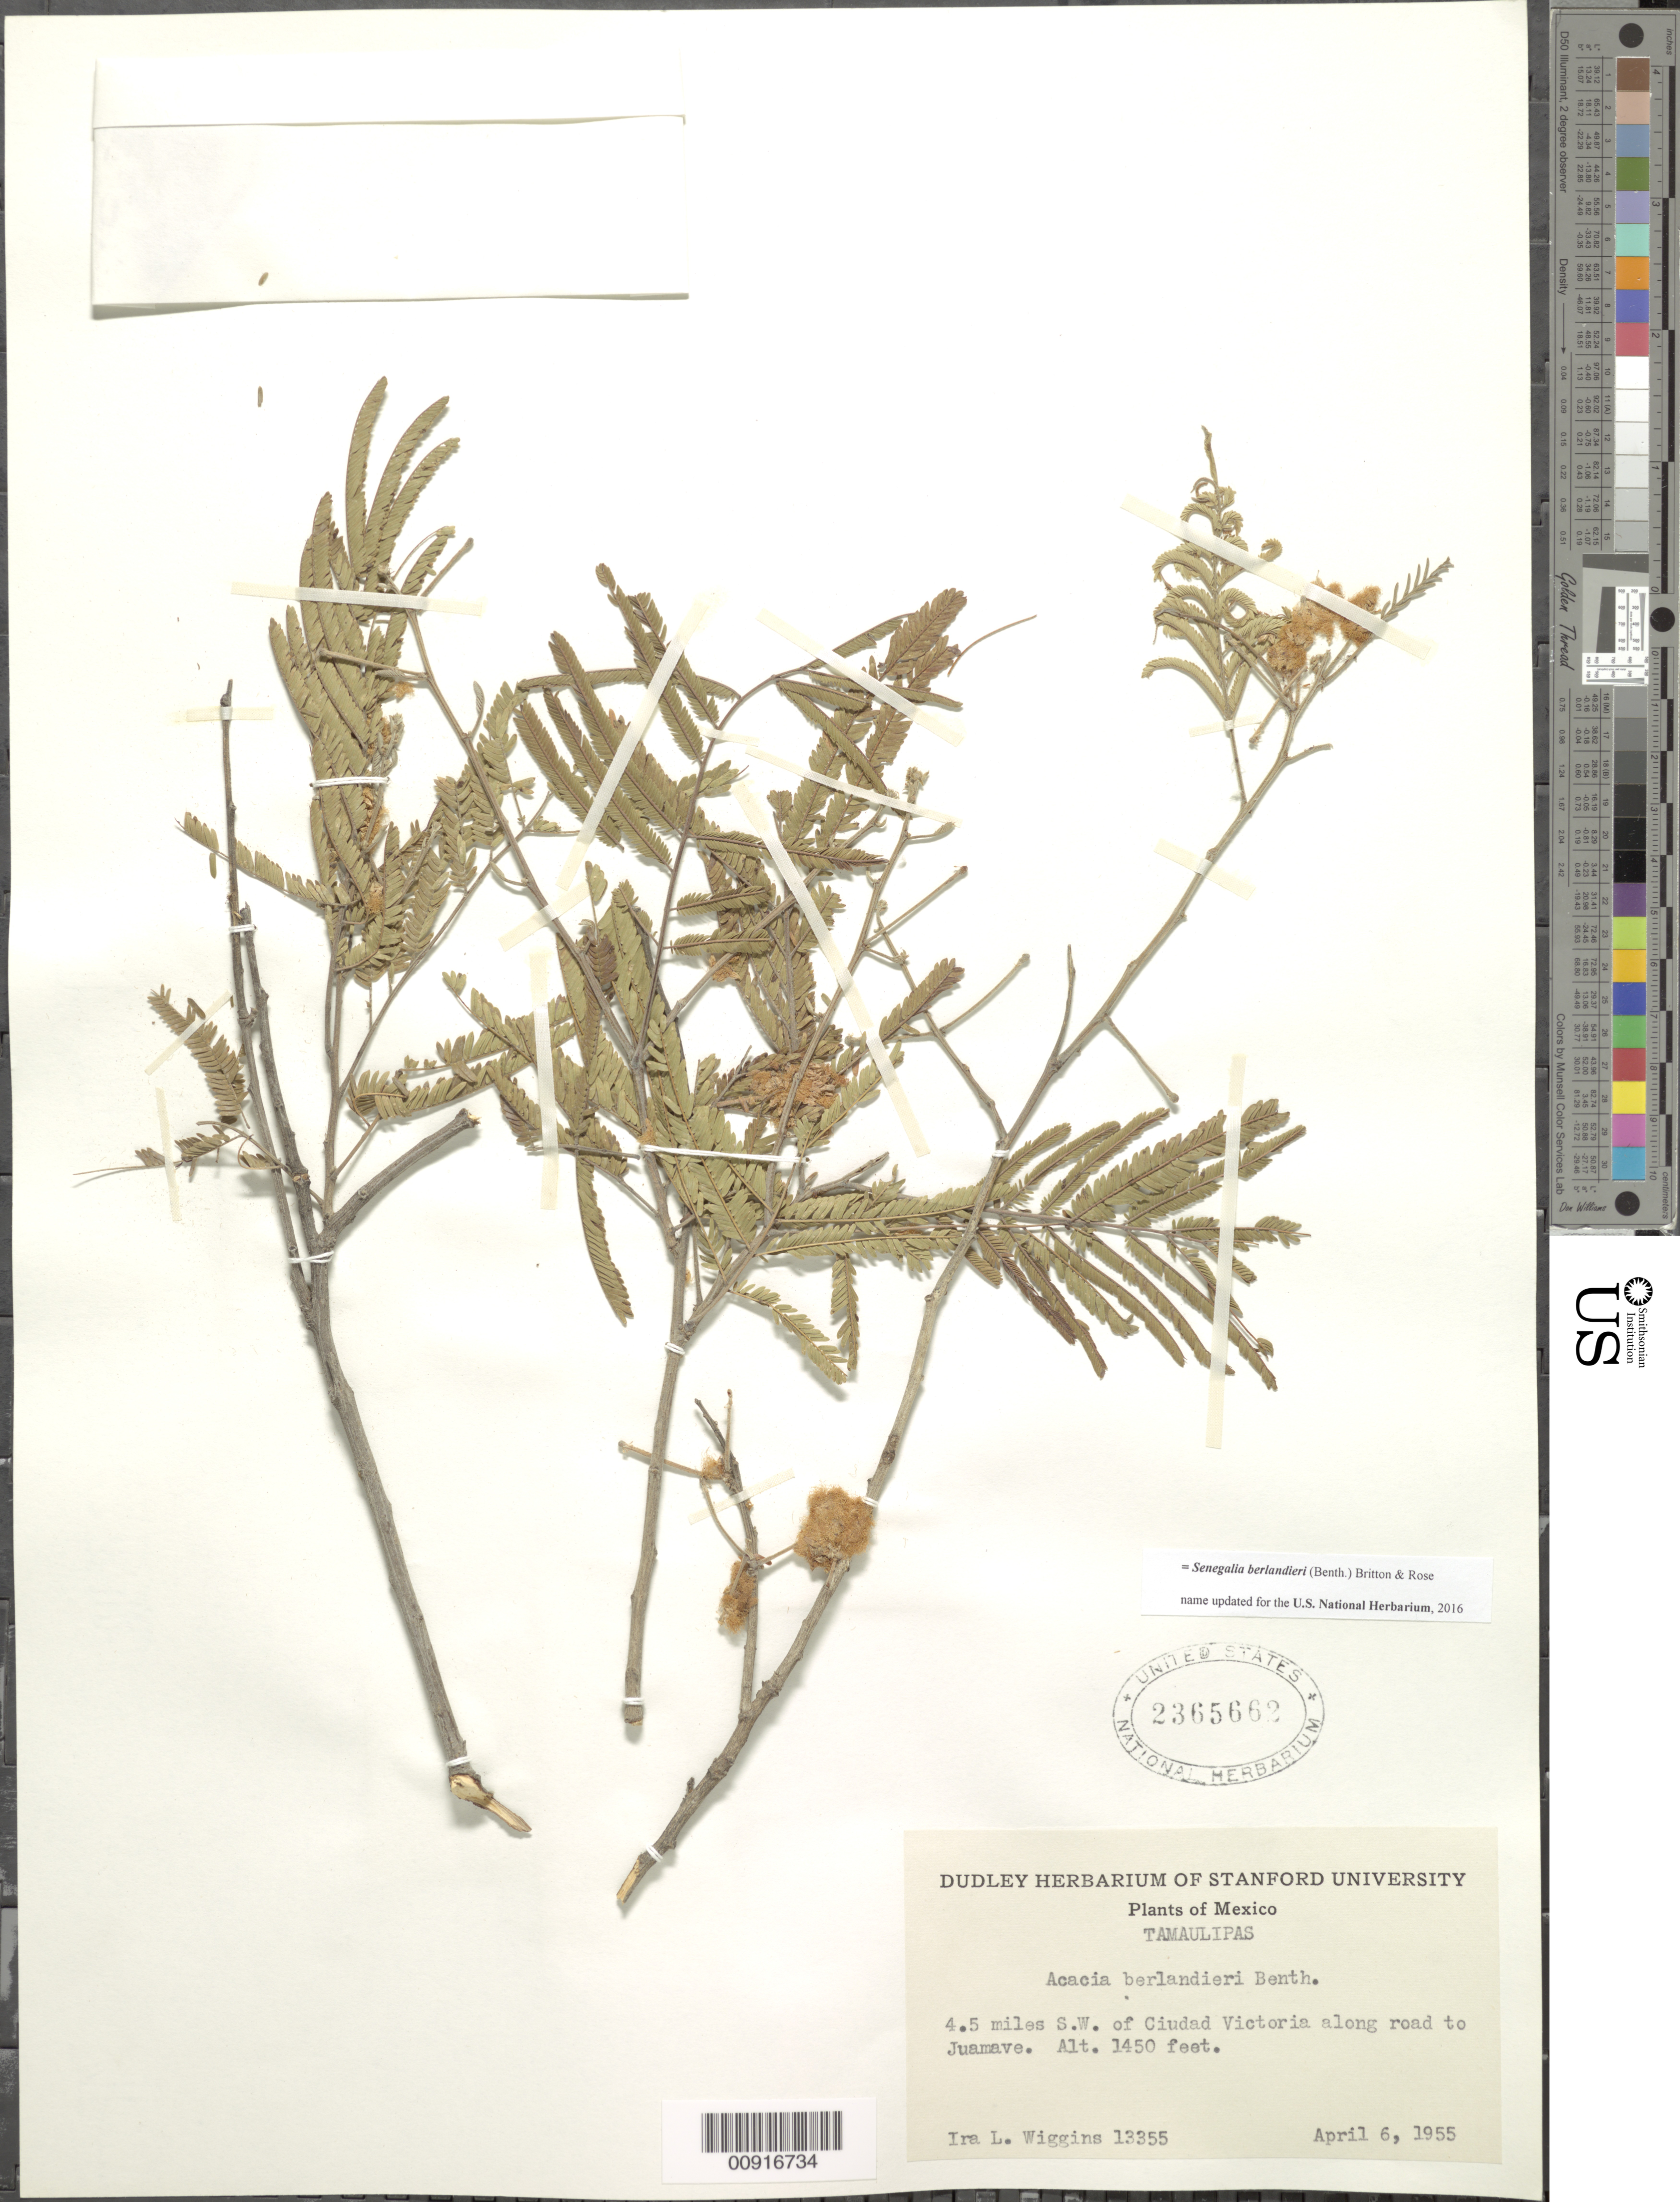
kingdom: Plantae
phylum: Tracheophyta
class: Magnoliopsida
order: Fabales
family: Fabaceae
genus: Senegalia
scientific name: Senegalia berlandieri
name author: (Benth.) Britton & Rose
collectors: I. L. Wiggins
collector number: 13355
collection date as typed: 06 Apr 1955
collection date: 1955-04-06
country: Mexico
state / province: Tamaulipas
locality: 4.5 miles SW of Ciudad Victoria along road to Jaumave.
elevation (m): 442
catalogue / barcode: US 2365662